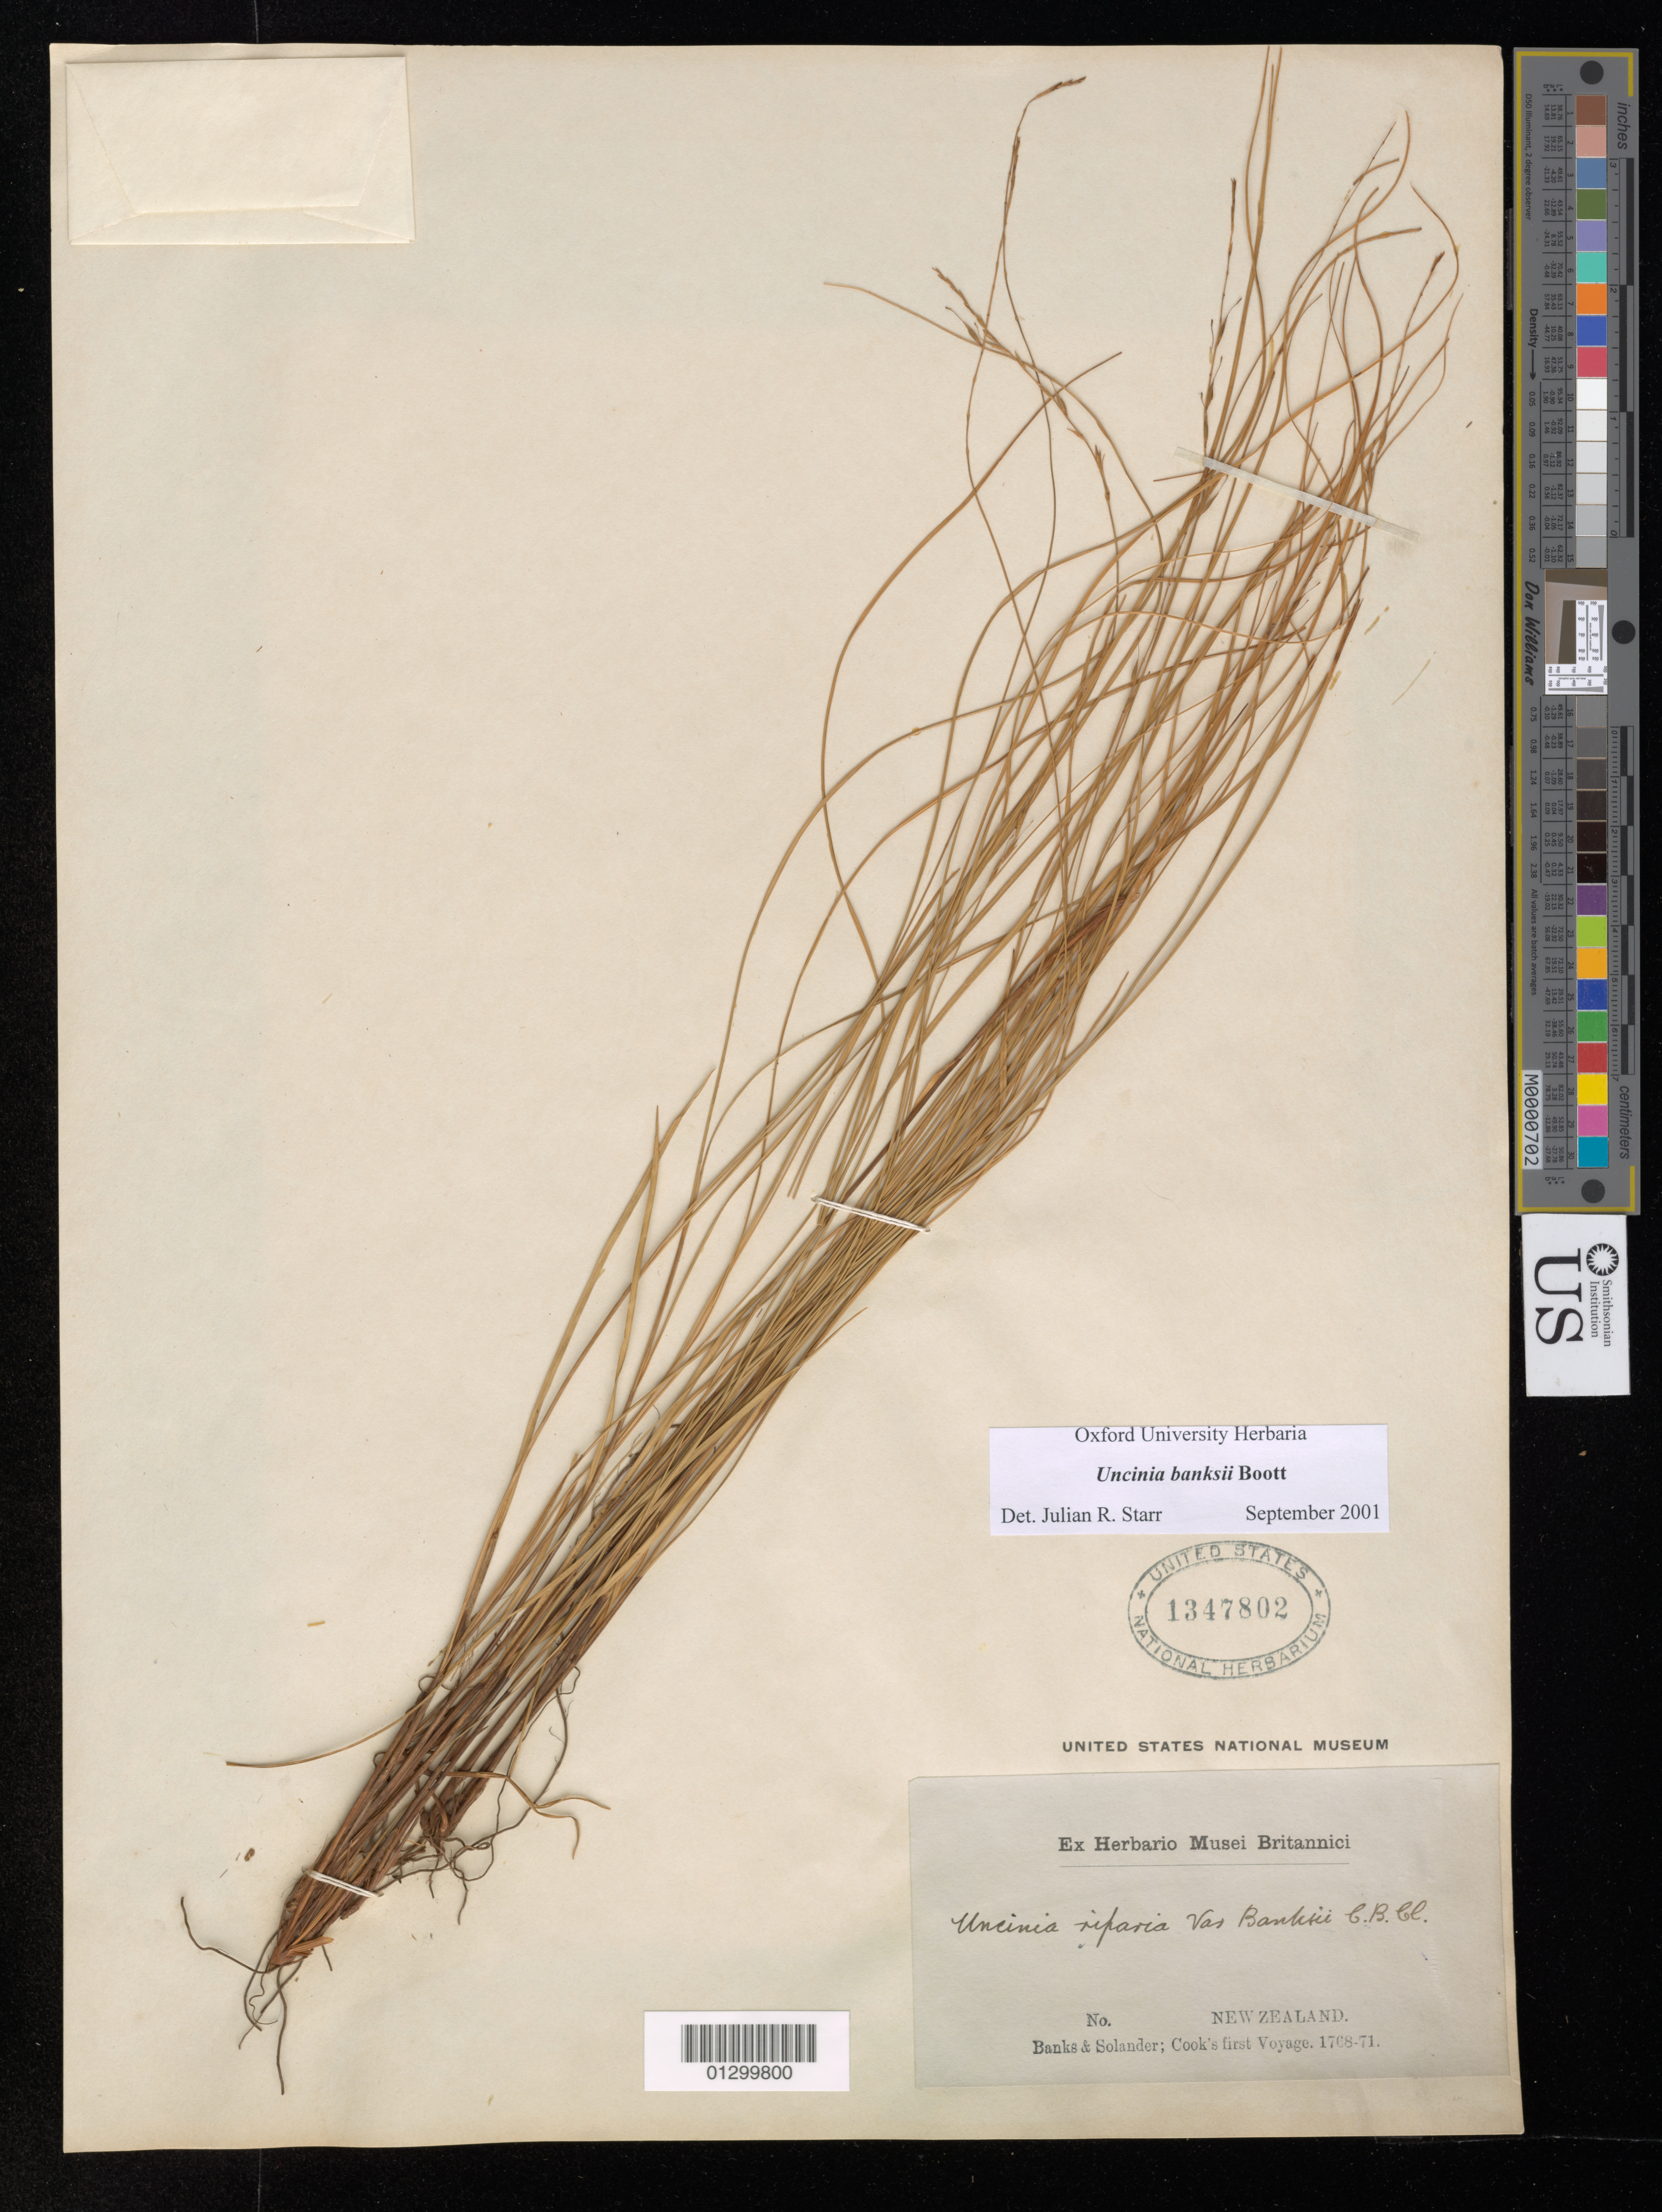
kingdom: Plantae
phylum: Tracheophyta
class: Liliopsida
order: Poales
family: Cyperaceae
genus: Carex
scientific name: Carex banksiana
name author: K.A. Ford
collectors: J. Banks & D. C. Solander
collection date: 1768/1771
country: New Zealand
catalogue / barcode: US 1347802